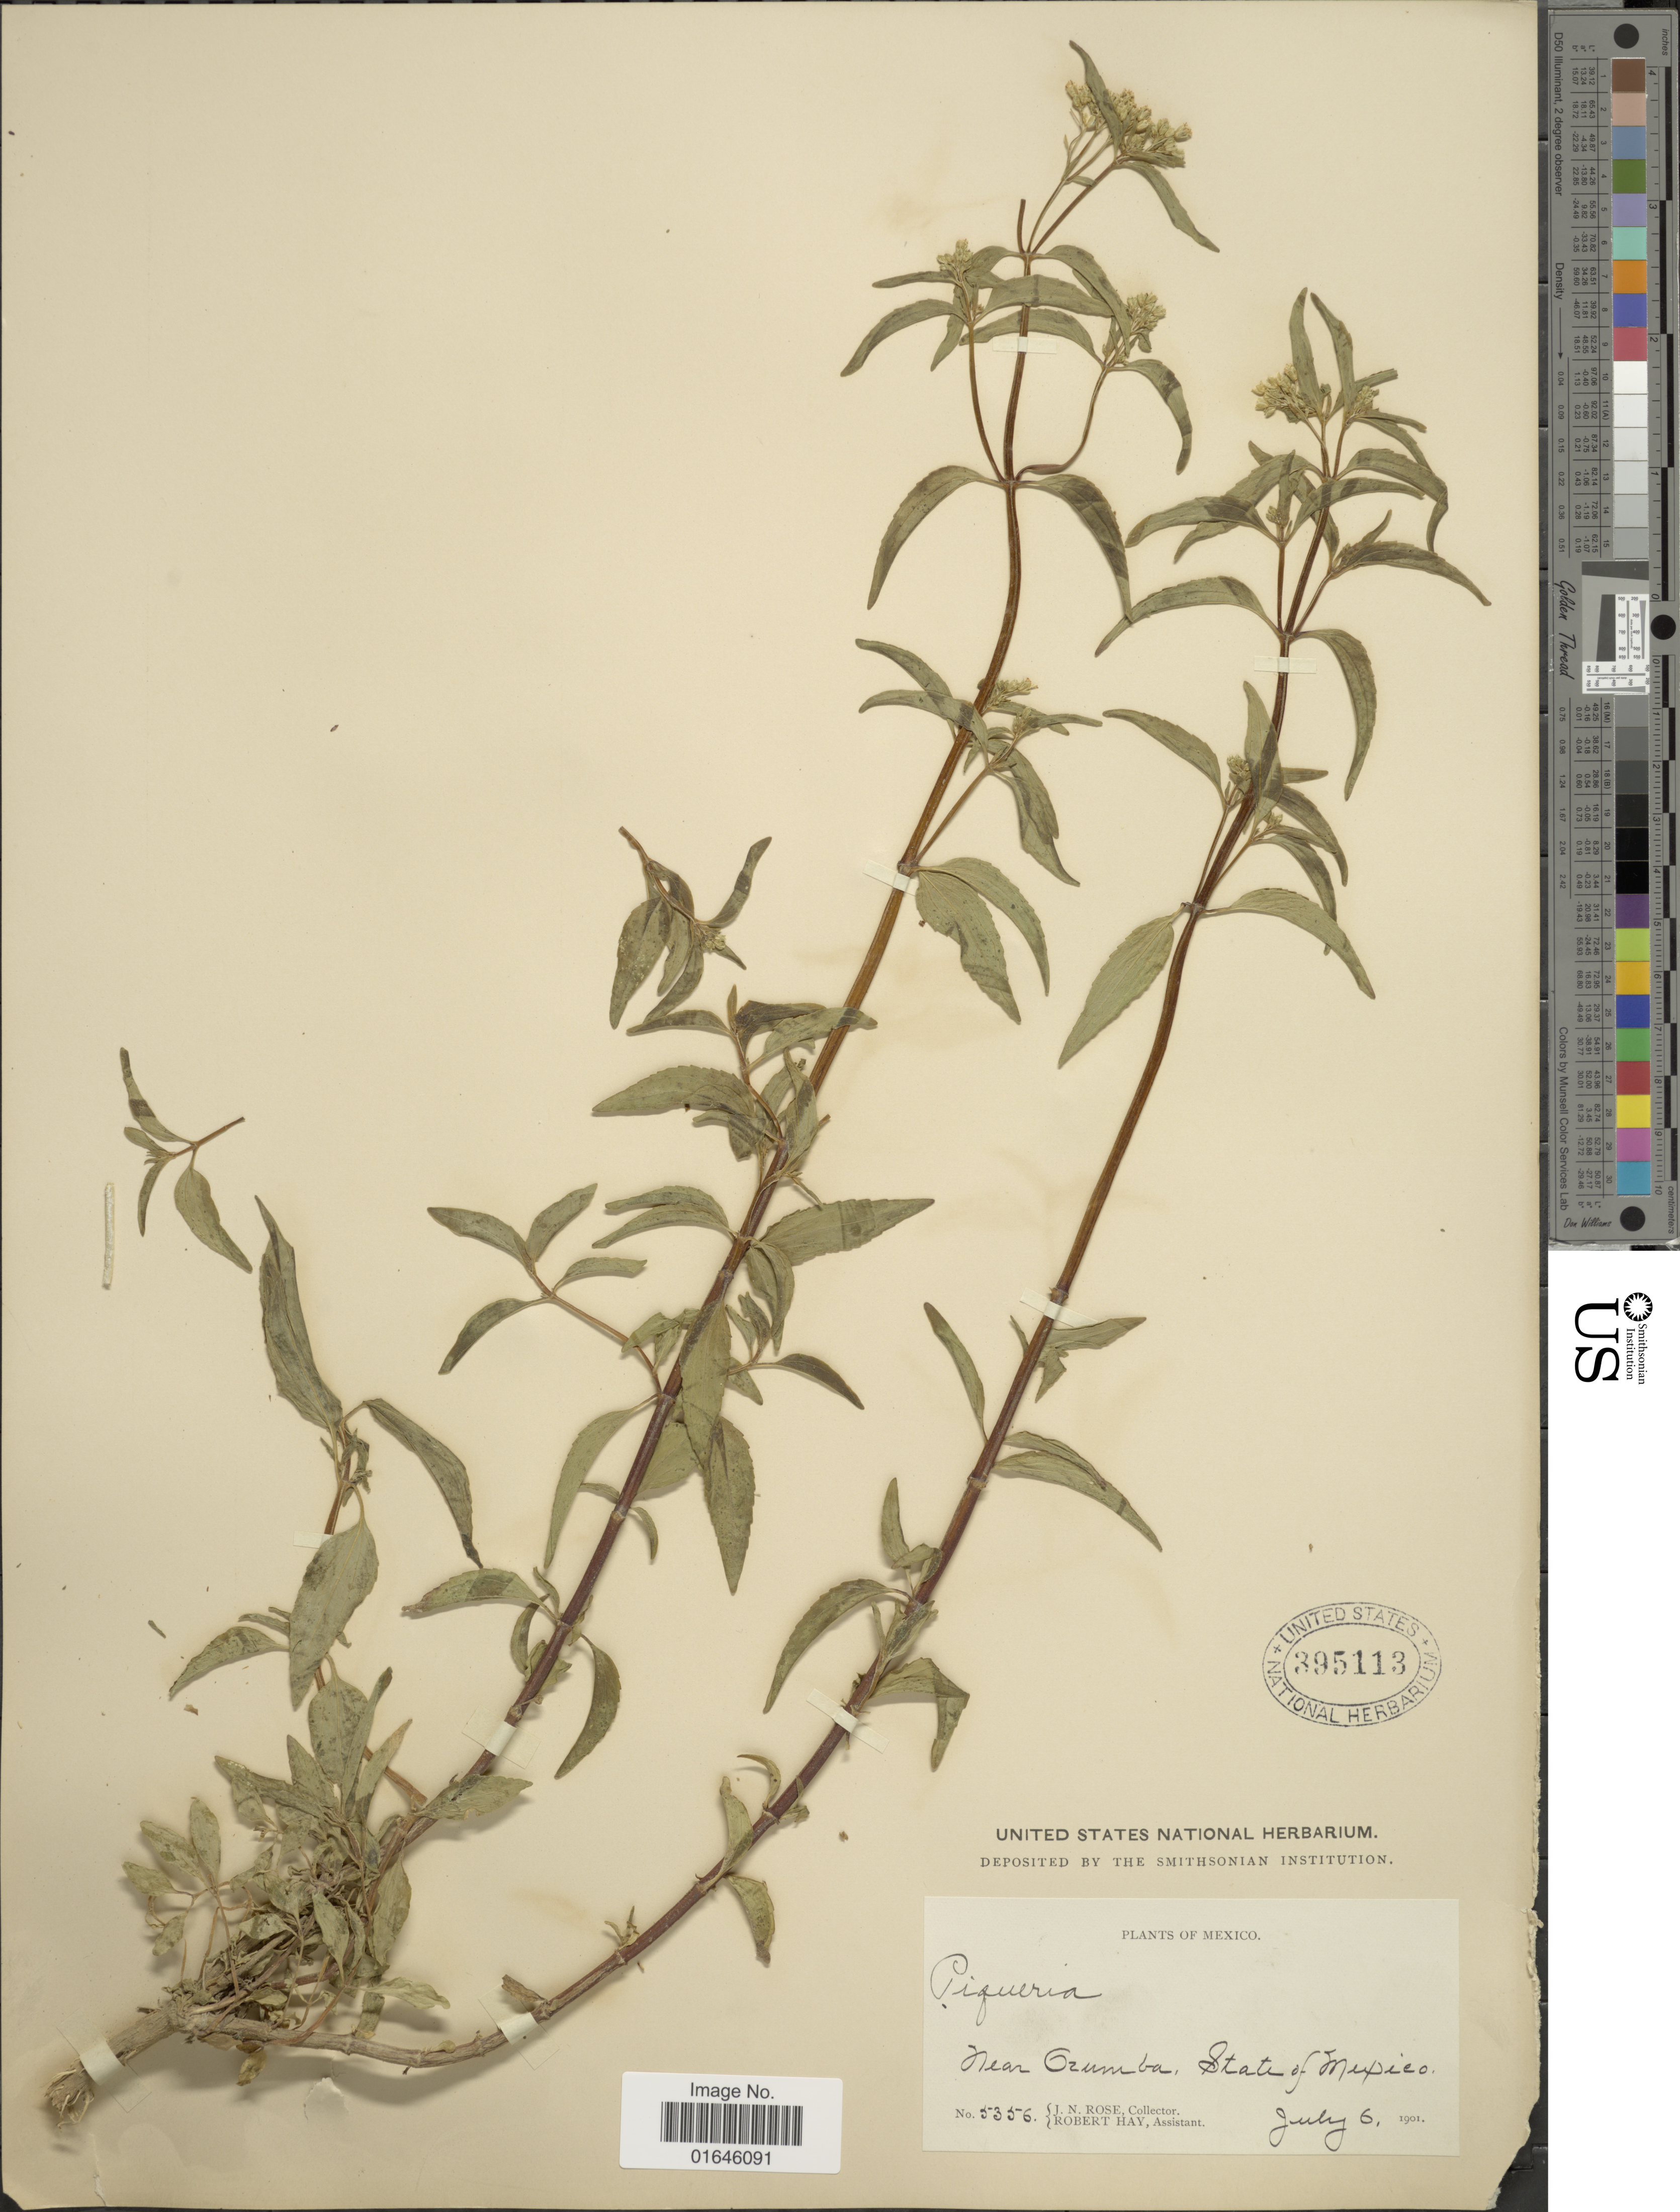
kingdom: Plantae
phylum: Tracheophyta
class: Magnoliopsida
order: Asterales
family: Asteraceae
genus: Piqueria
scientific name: Piqueria trinervia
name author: Cav.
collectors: J. N. Rose & R. H. Hay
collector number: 5356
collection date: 1901-07-06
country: Mexico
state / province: México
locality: Near Orumba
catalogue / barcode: US 395113